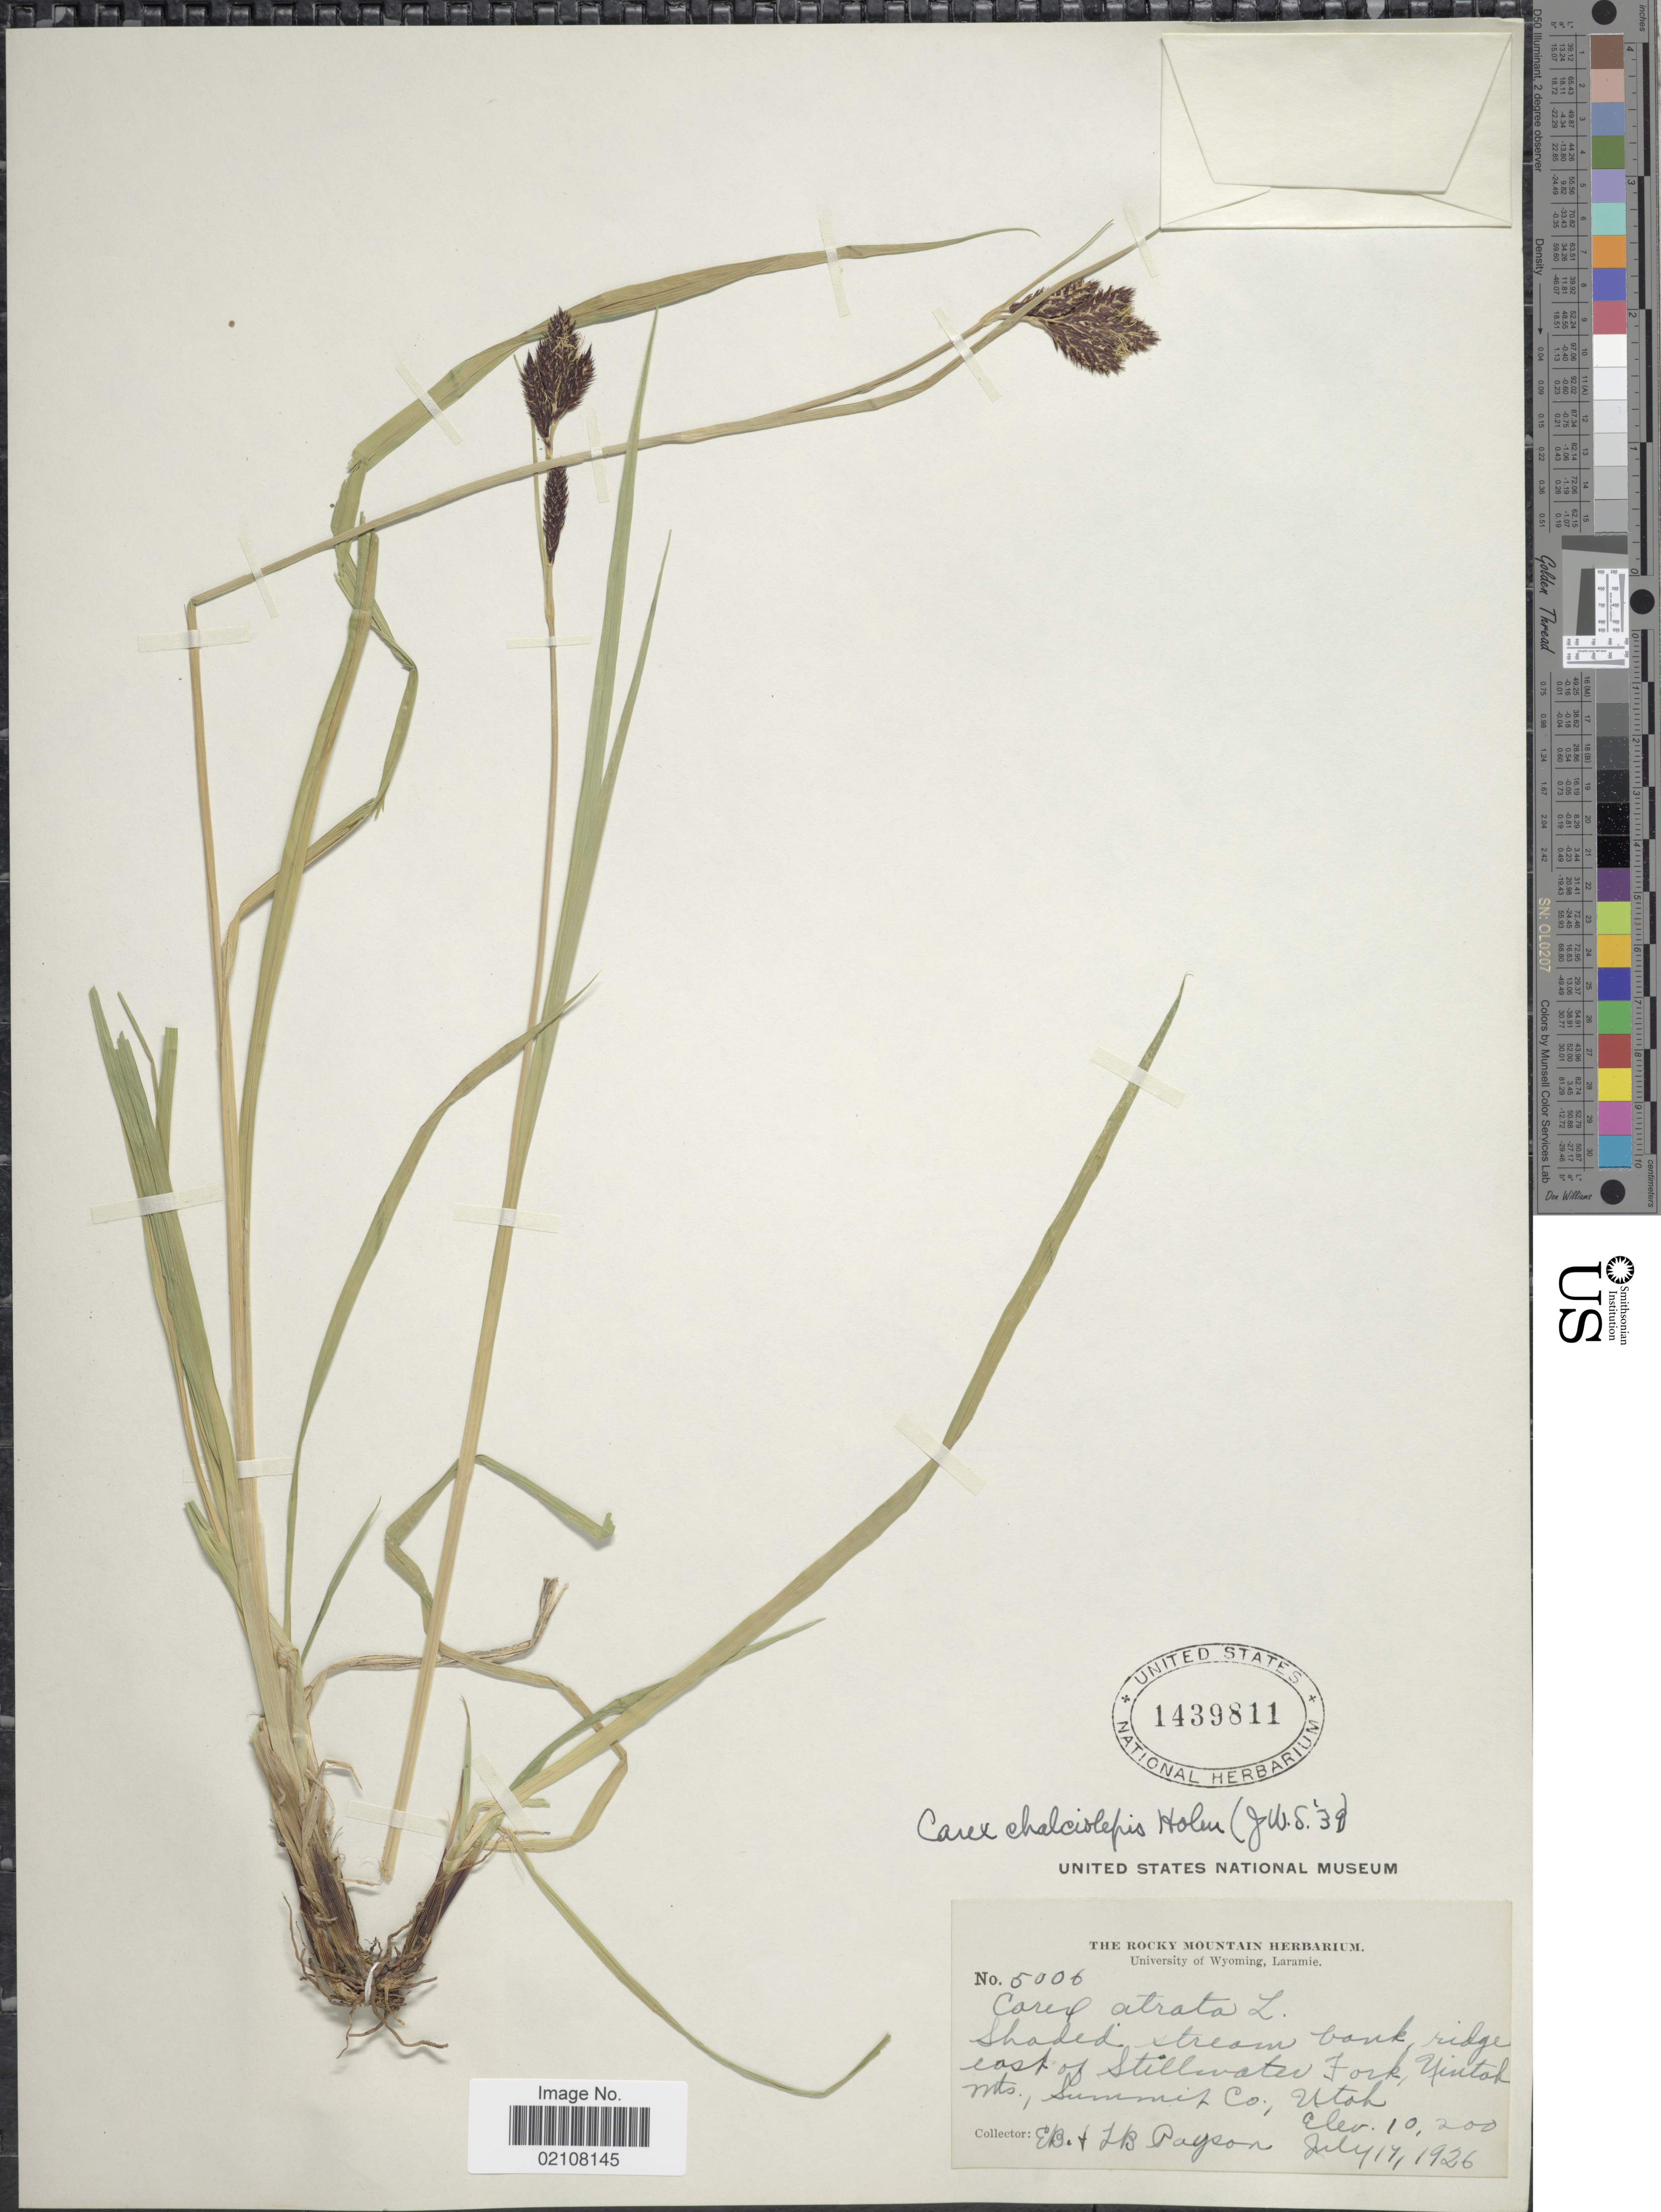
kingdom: Plantae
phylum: Tracheophyta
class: Liliopsida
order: Poales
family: Cyperaceae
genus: Carex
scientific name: Carex chalciolepis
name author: Holm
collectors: E. B. Payson & L. Payson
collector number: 5006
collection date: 1926-07-17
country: United States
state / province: Utah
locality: Shaded stream bank ridge east of Stillwater Fork, Yintah Mts., Summit Co.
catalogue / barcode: US 1439811